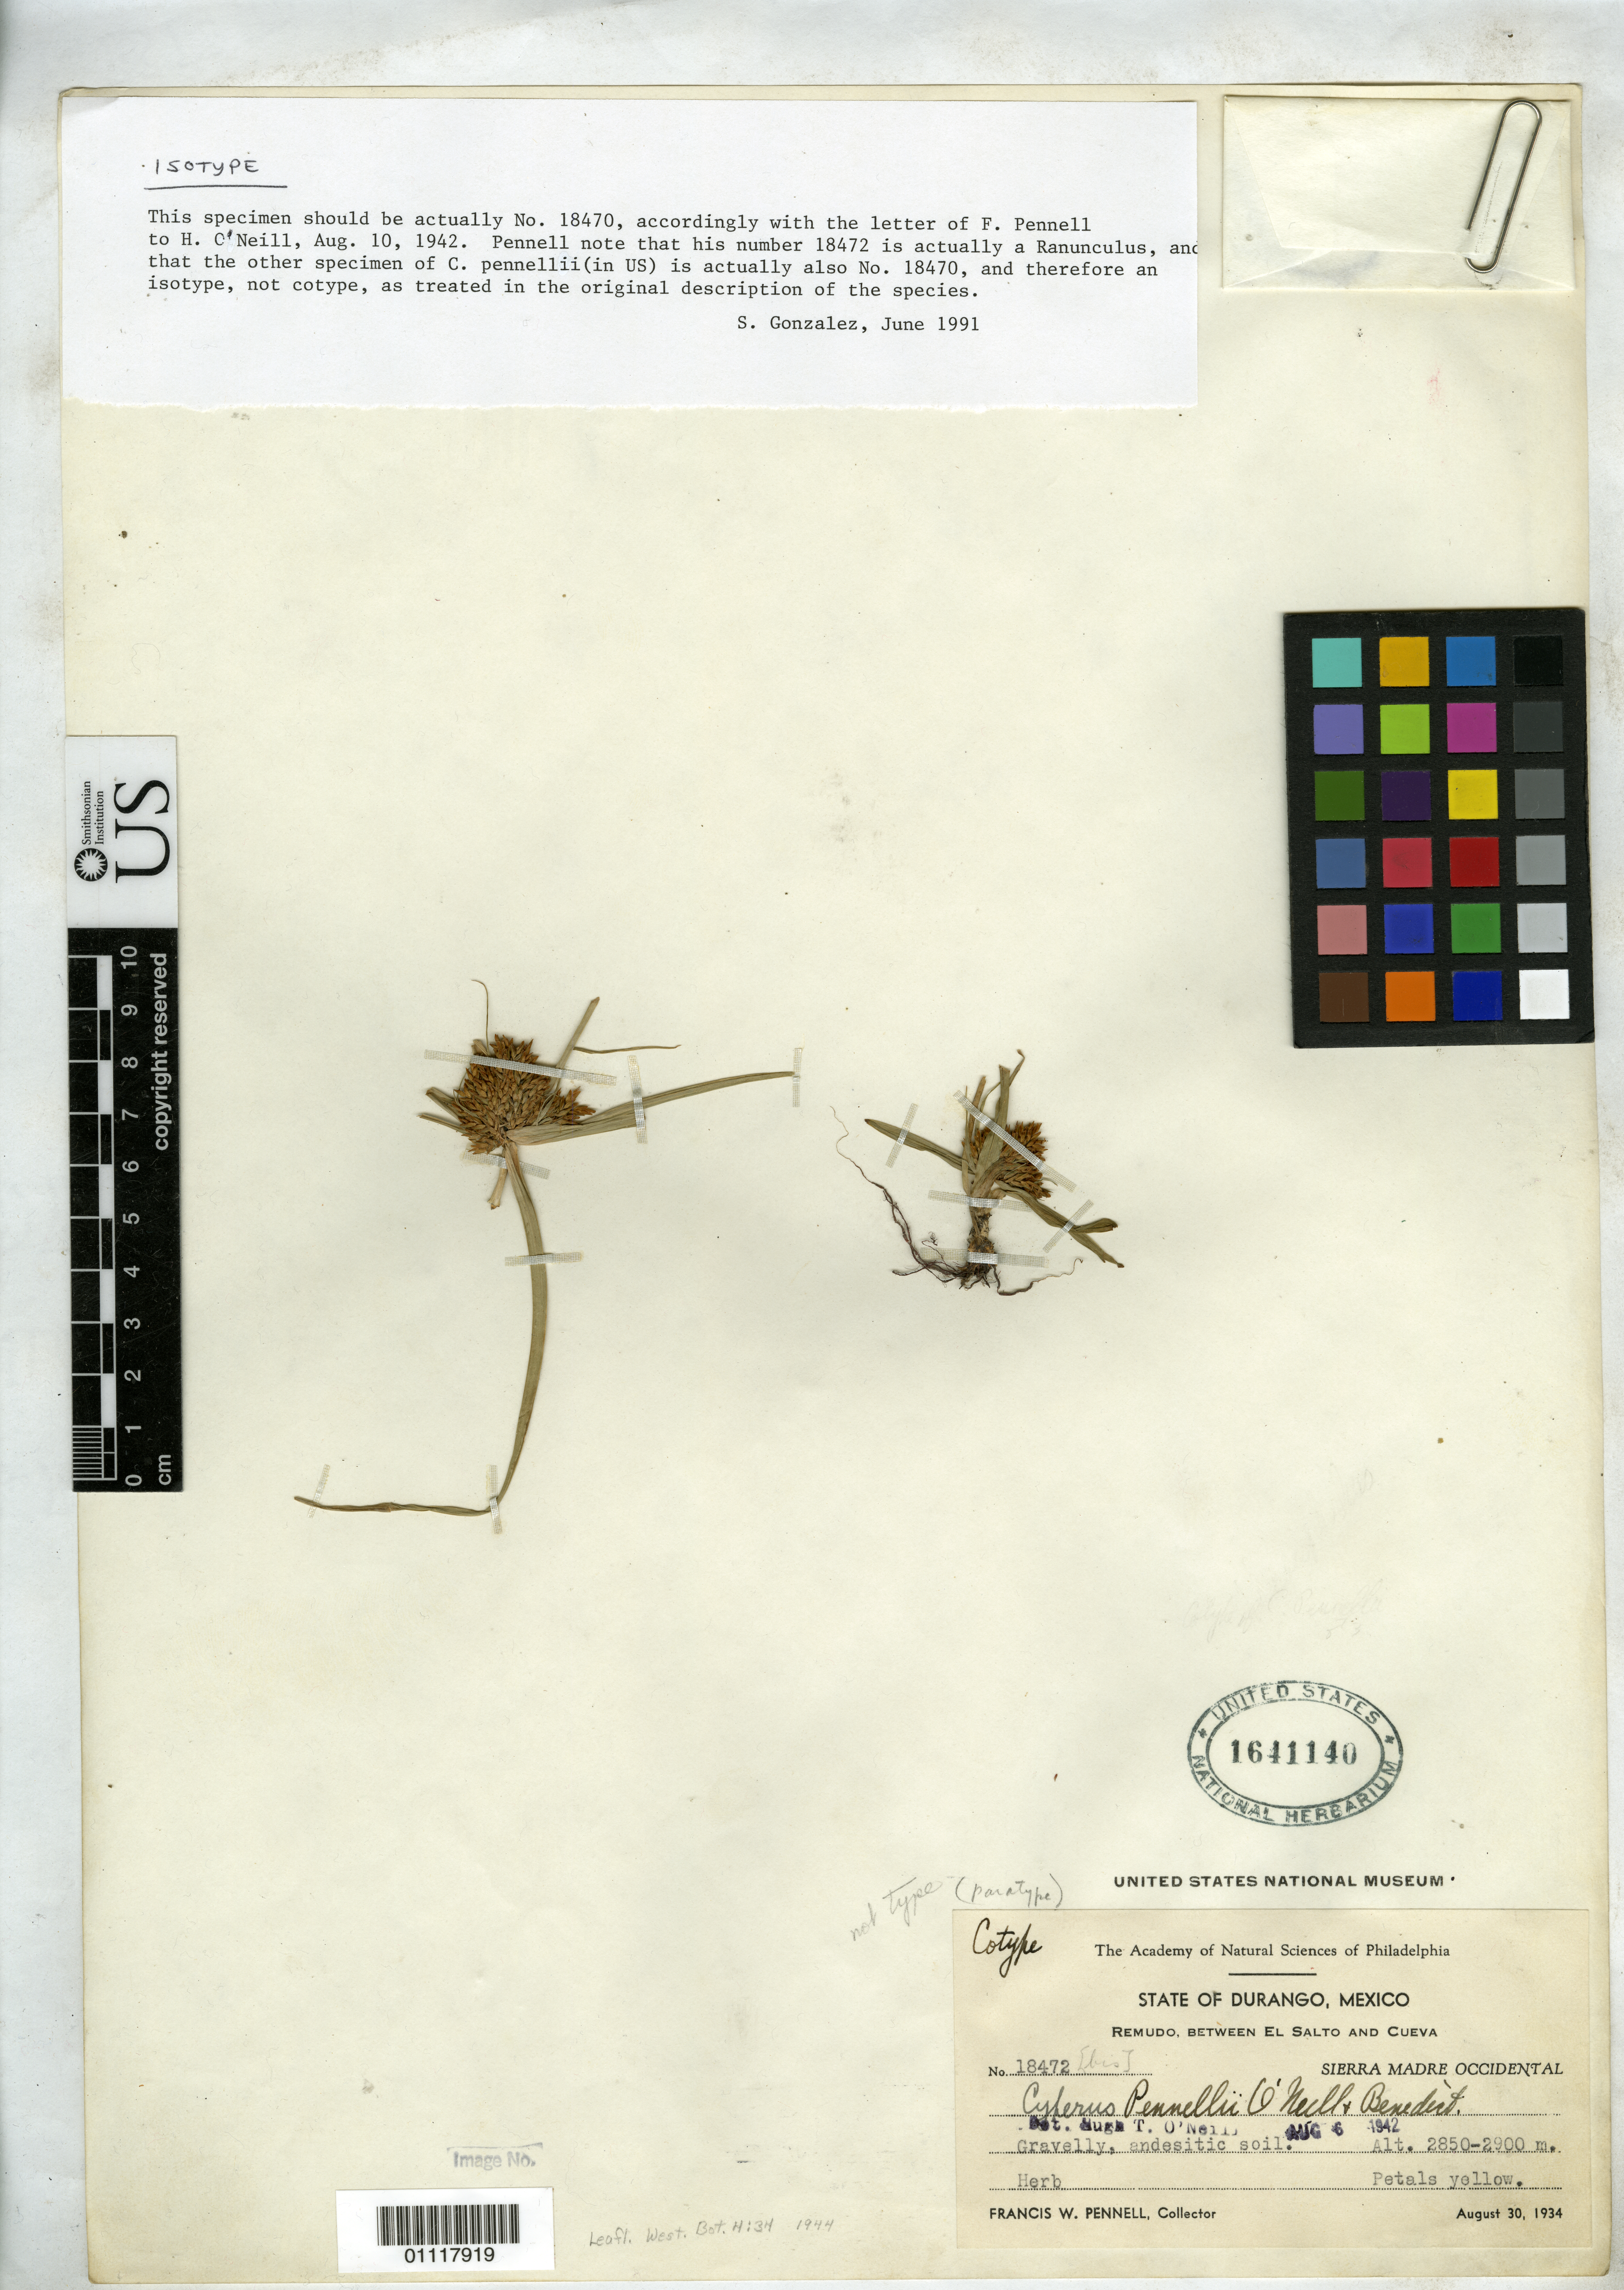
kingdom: Plantae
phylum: Tracheophyta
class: Liliopsida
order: Poales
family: Cyperaceae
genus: Cyperus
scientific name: Cyperus pennellii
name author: O'Neill & Ben. Ayers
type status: Isotype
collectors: F. W. Pennell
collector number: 18472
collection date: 1934-08-30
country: Mexico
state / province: Durango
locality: Remudo, between El Salto and Cureva, Sierra Madre Occidental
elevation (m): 2850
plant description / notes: Specimen numbered 18472, but according to note attached to sheet (S. Gonzalez, 1991) specimen is mislabeled [Pennell 18472 is Ranunculus; note label description of "petals yellow"!]; specimen is actually Pennell 18470 and thus a duplicate of the holotype (i.e., isotype rather than paratype).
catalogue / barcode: US 1641140